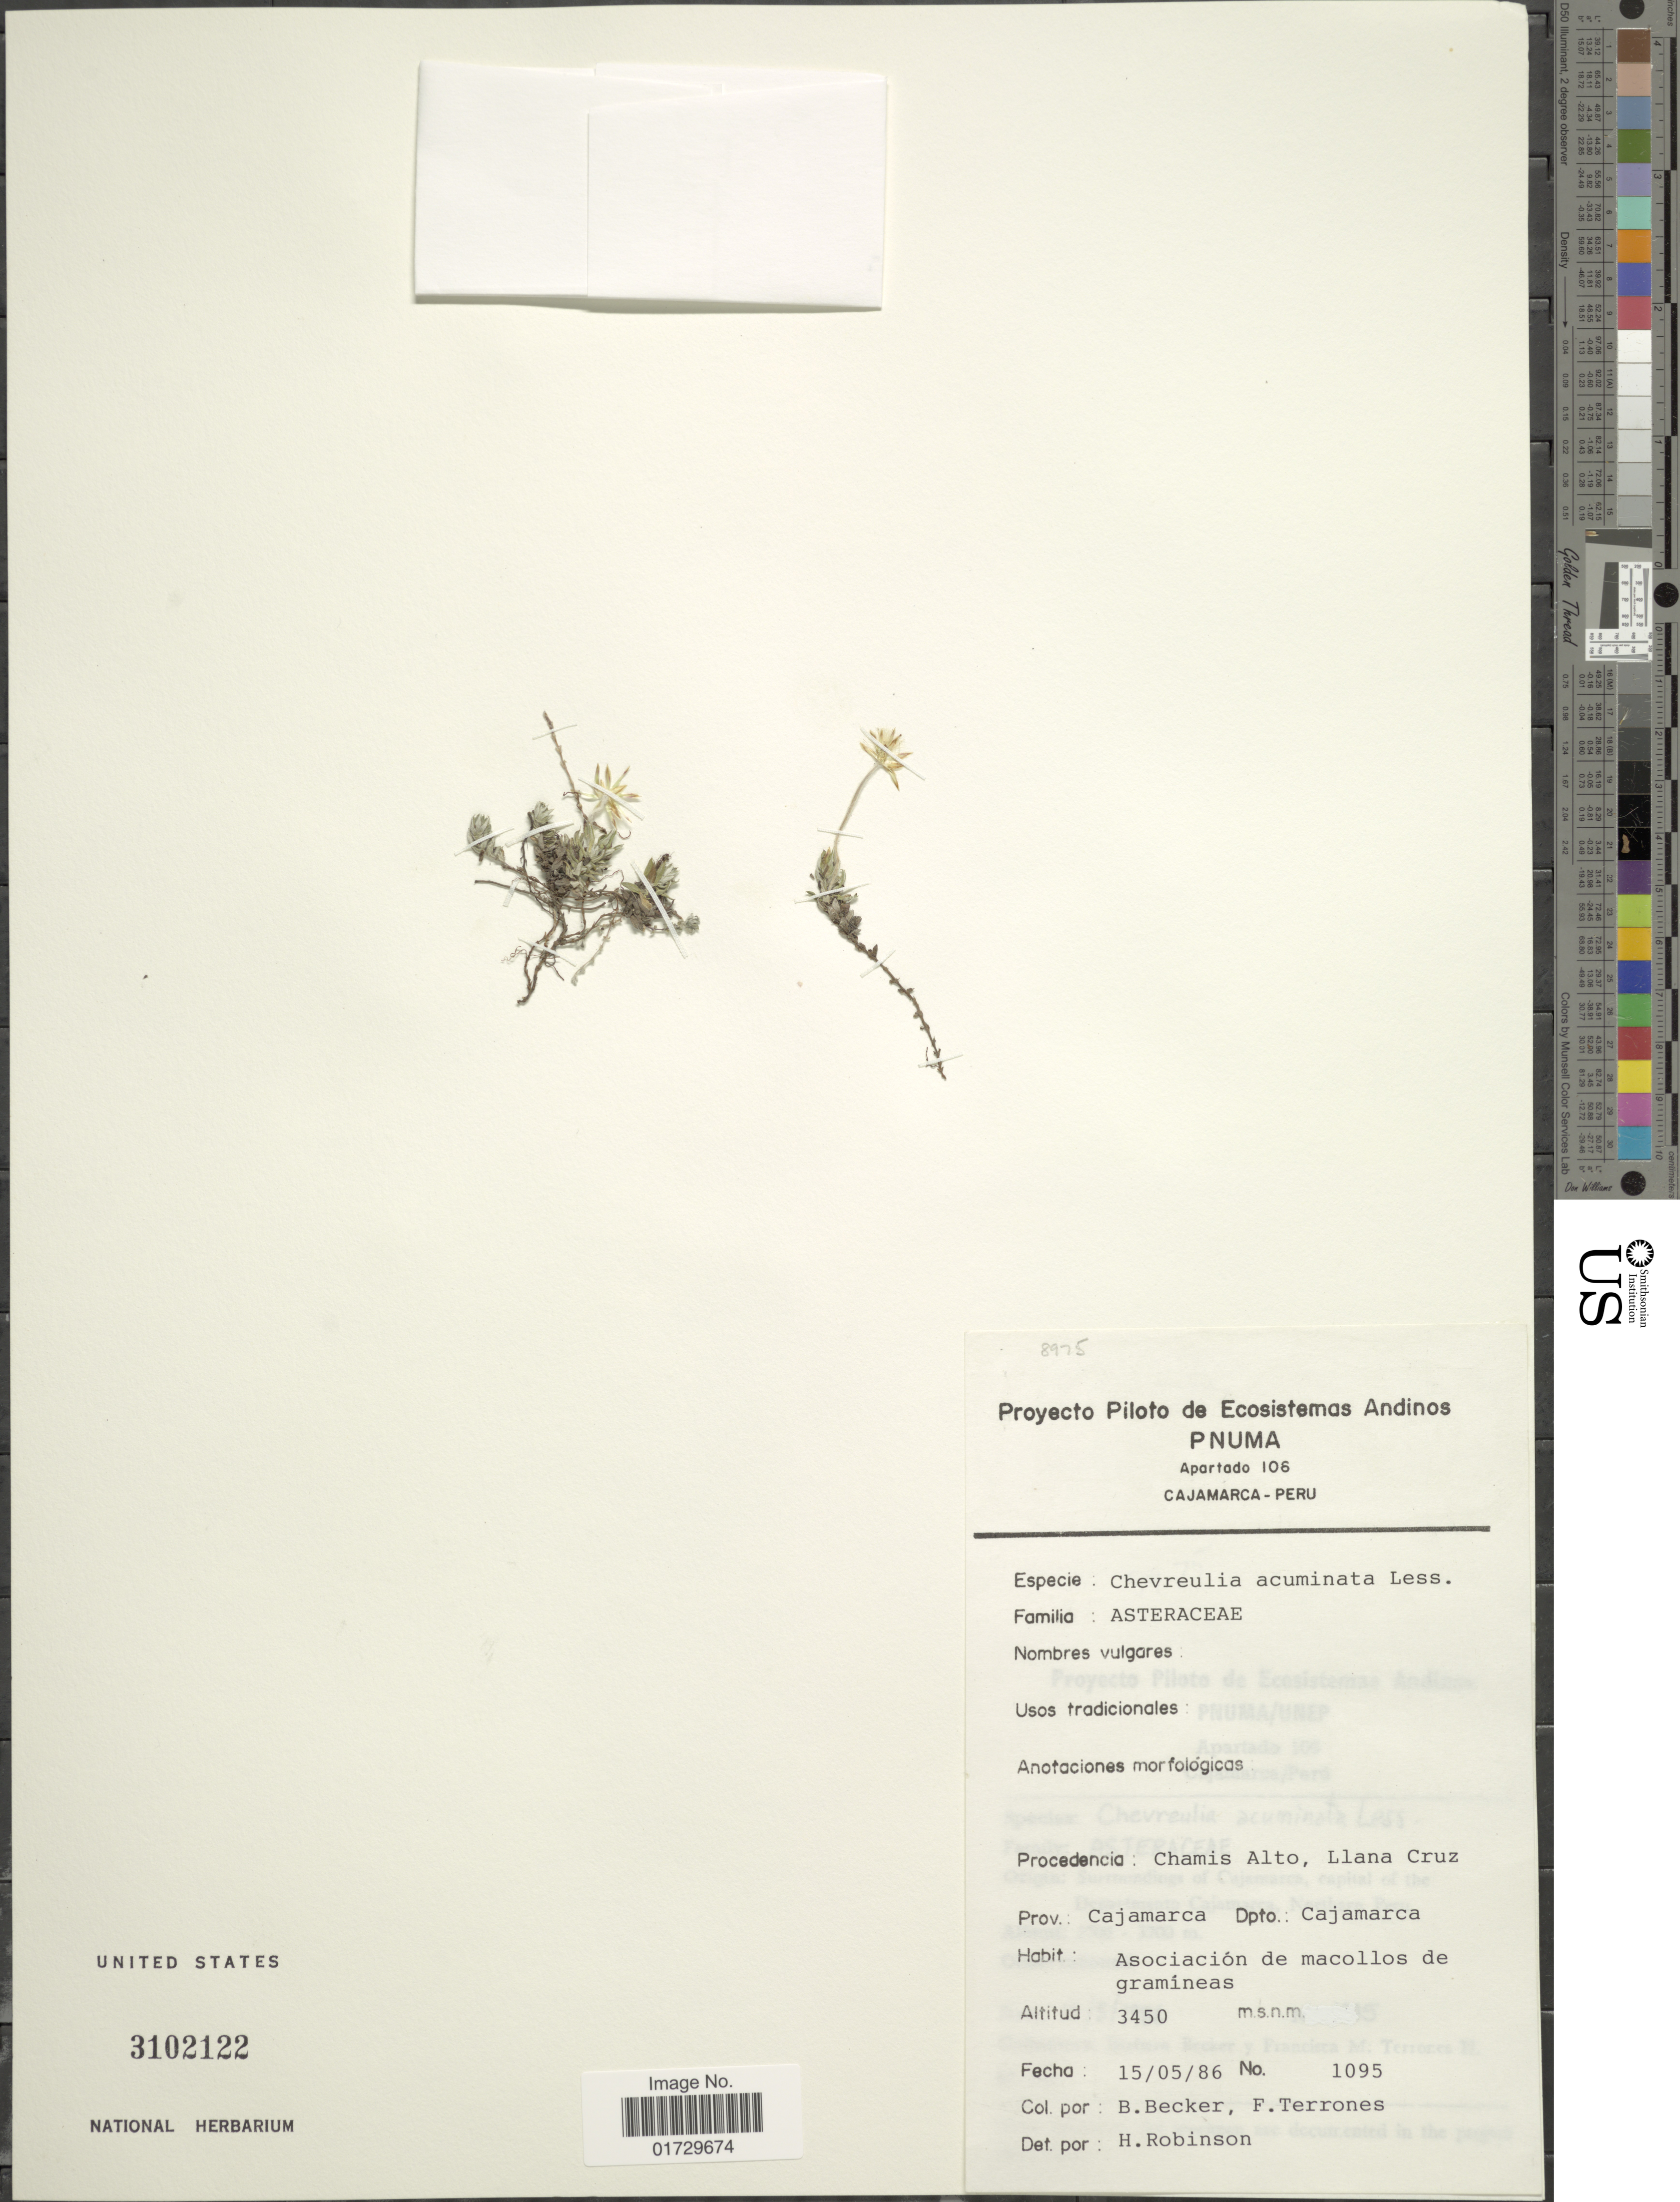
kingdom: Plantae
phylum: Tracheophyta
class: Magnoliopsida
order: Asterales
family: Asteraceae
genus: Chevreulia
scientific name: Chevreulia acuminata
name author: Less.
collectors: B. Becker & F. Terrones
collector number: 1095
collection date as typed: Transcribed d/m/y: 15/5/86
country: Peru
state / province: Cajamarca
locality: Procedencia: Chamis Alto, Llana Cruz, Prov. Cajamarca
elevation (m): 3450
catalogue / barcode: US 3102122